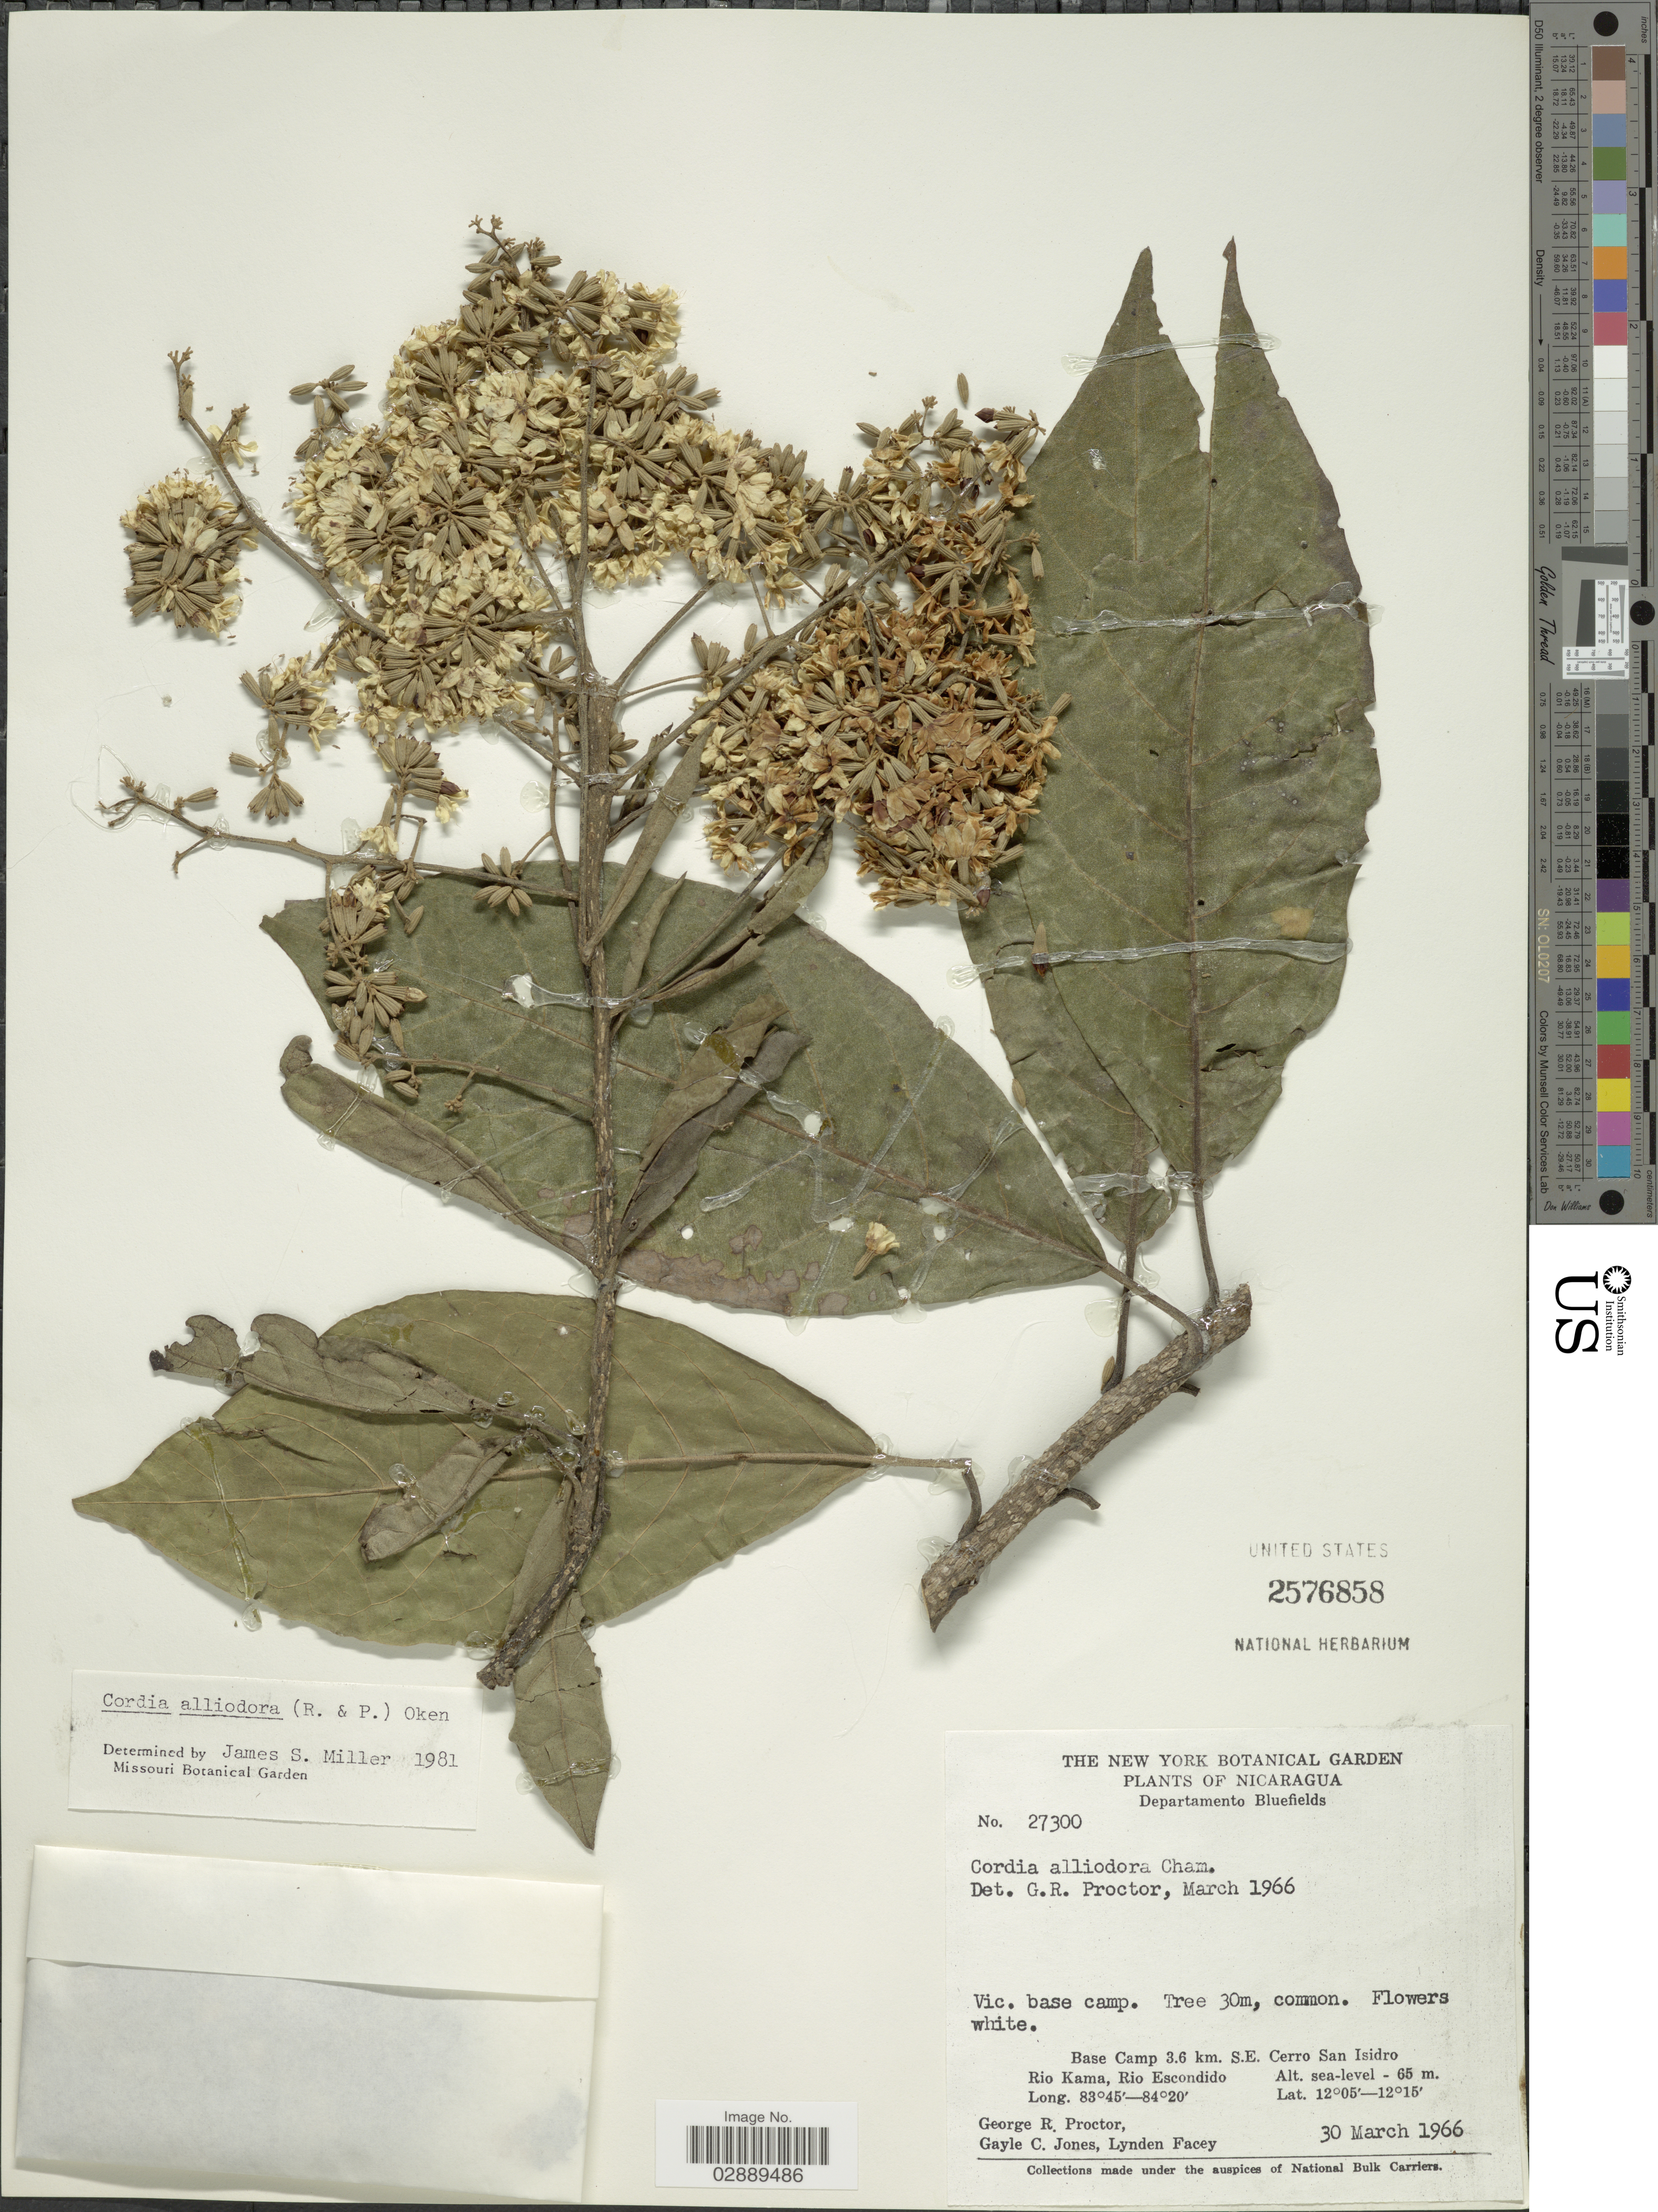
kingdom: Plantae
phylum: Tracheophyta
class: Magnoliopsida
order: Boraginales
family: Cordiaceae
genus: Cordia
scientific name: Cordia alliodora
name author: (Ruiz & Pav.) Oken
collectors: G. R. Proctor, G. C. Jones & L. Facey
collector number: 27300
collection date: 1966-03-30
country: Nicaragua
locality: Departamento Bluefields. Base Camp 3.6 km. S.E. Cerro San Isidro. Rio Kama, Rio Escondido.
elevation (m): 0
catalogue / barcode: US 2576858